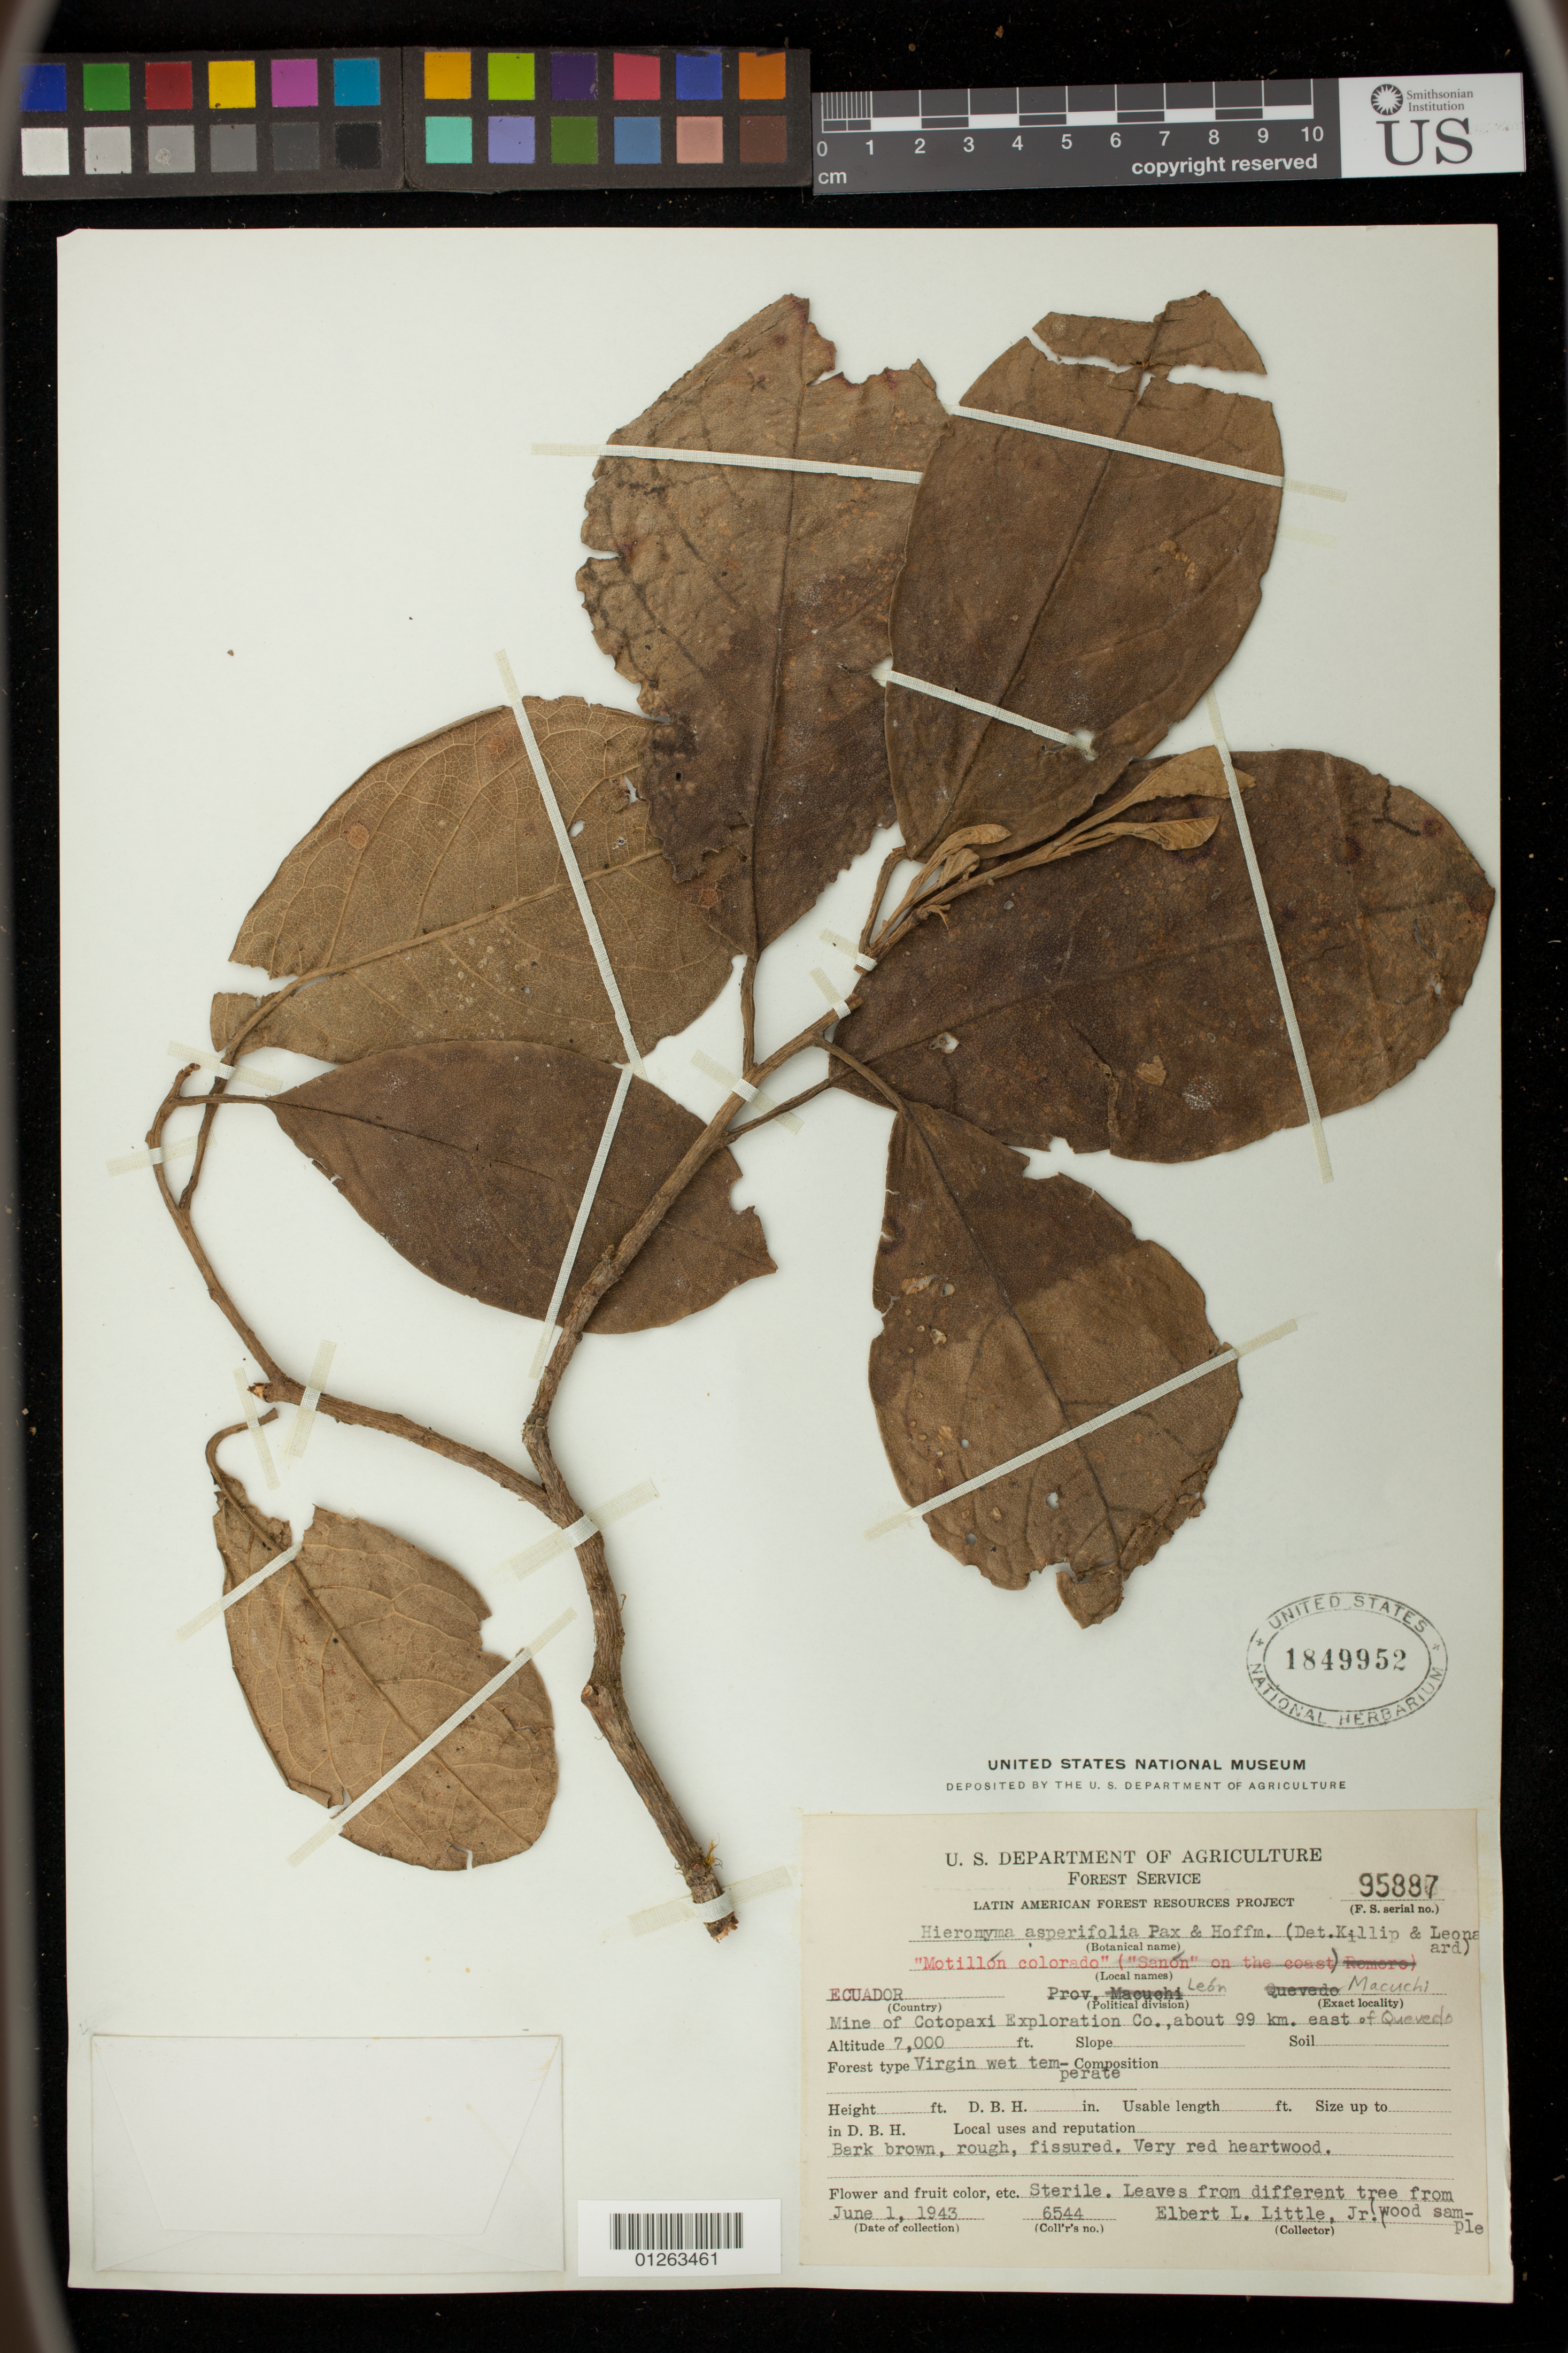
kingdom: Plantae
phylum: Tracheophyta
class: Magnoliopsida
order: Malpighiales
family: Phyllanthaceae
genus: Hieronyma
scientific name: Hieronyma asperifolia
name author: Pax & K. Hoffm.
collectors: E. L. Little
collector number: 6544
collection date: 1943-06-01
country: Ecuador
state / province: Cotopaxi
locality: Machuchi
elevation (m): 2135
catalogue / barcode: US 1849952